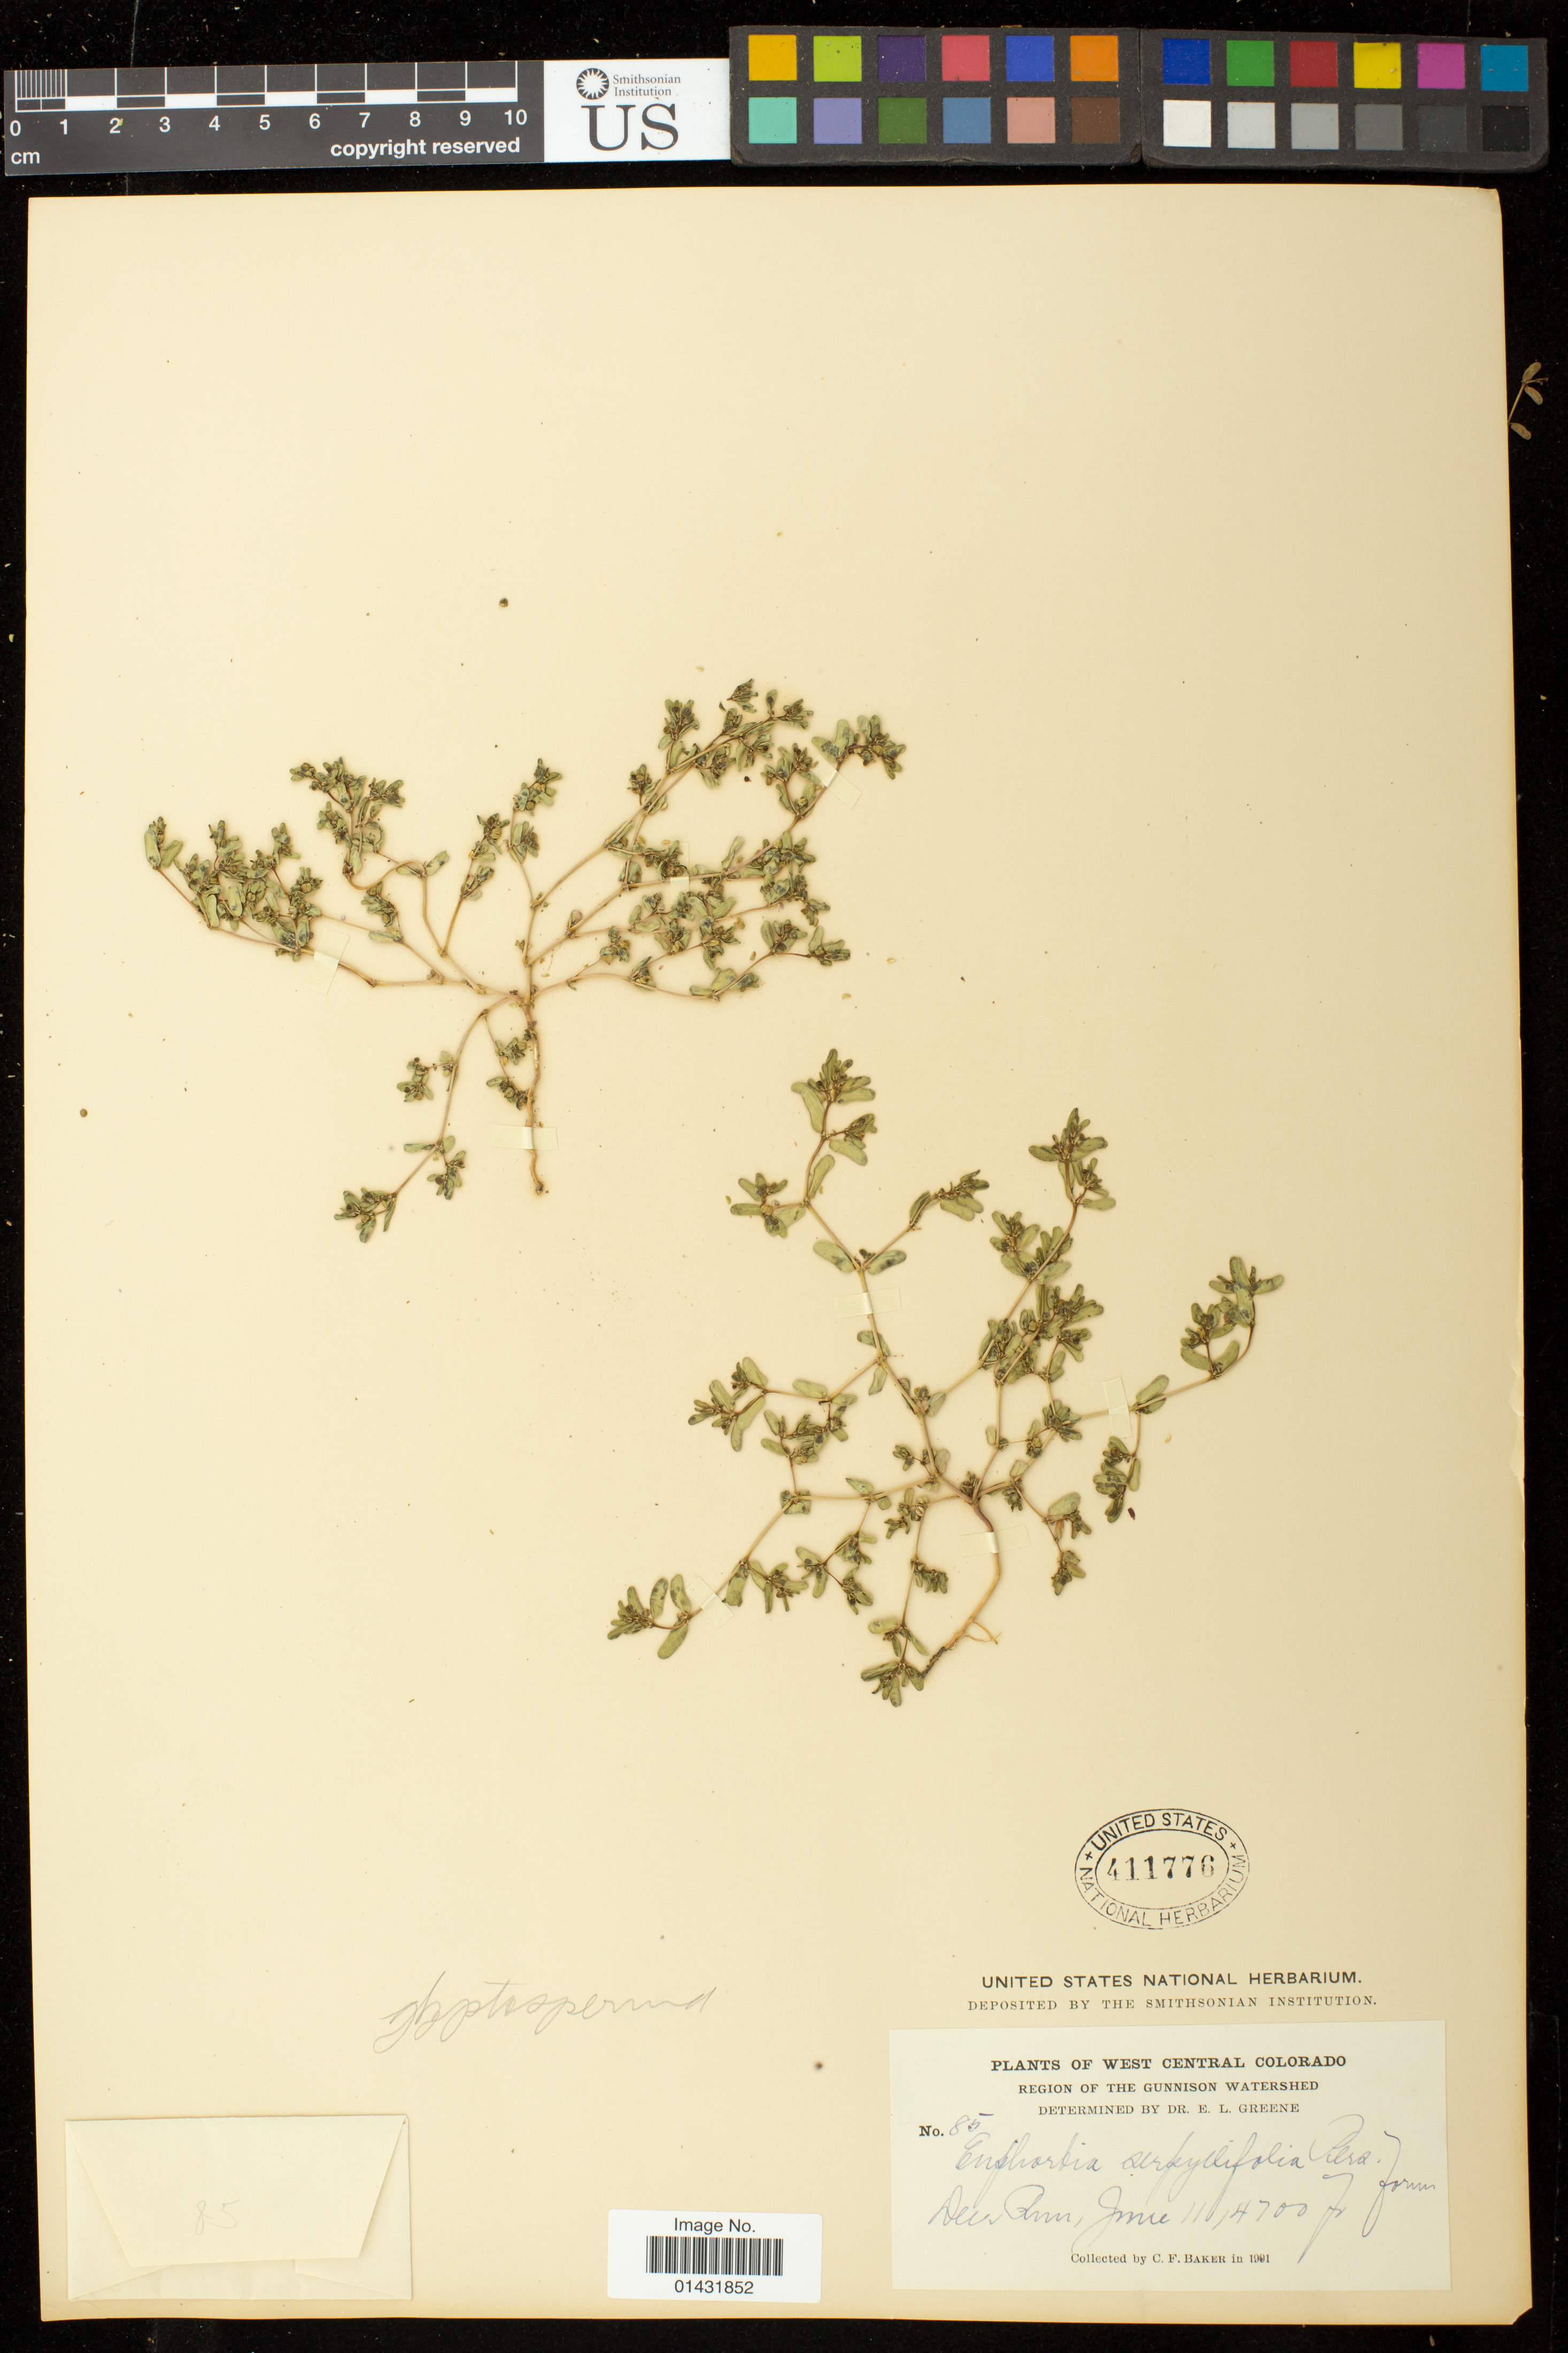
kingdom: Plantae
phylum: Tracheophyta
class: Magnoliopsida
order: Malpighiales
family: Euphorbiaceae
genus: Euphorbia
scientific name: Euphorbia glyptosperma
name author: Engelm.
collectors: C. F. Baker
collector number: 85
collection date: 1901-06-11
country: United States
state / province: Colorado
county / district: Mesa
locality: Deer Run; Region of the Gunnison Watershed;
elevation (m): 1433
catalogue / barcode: US 411776